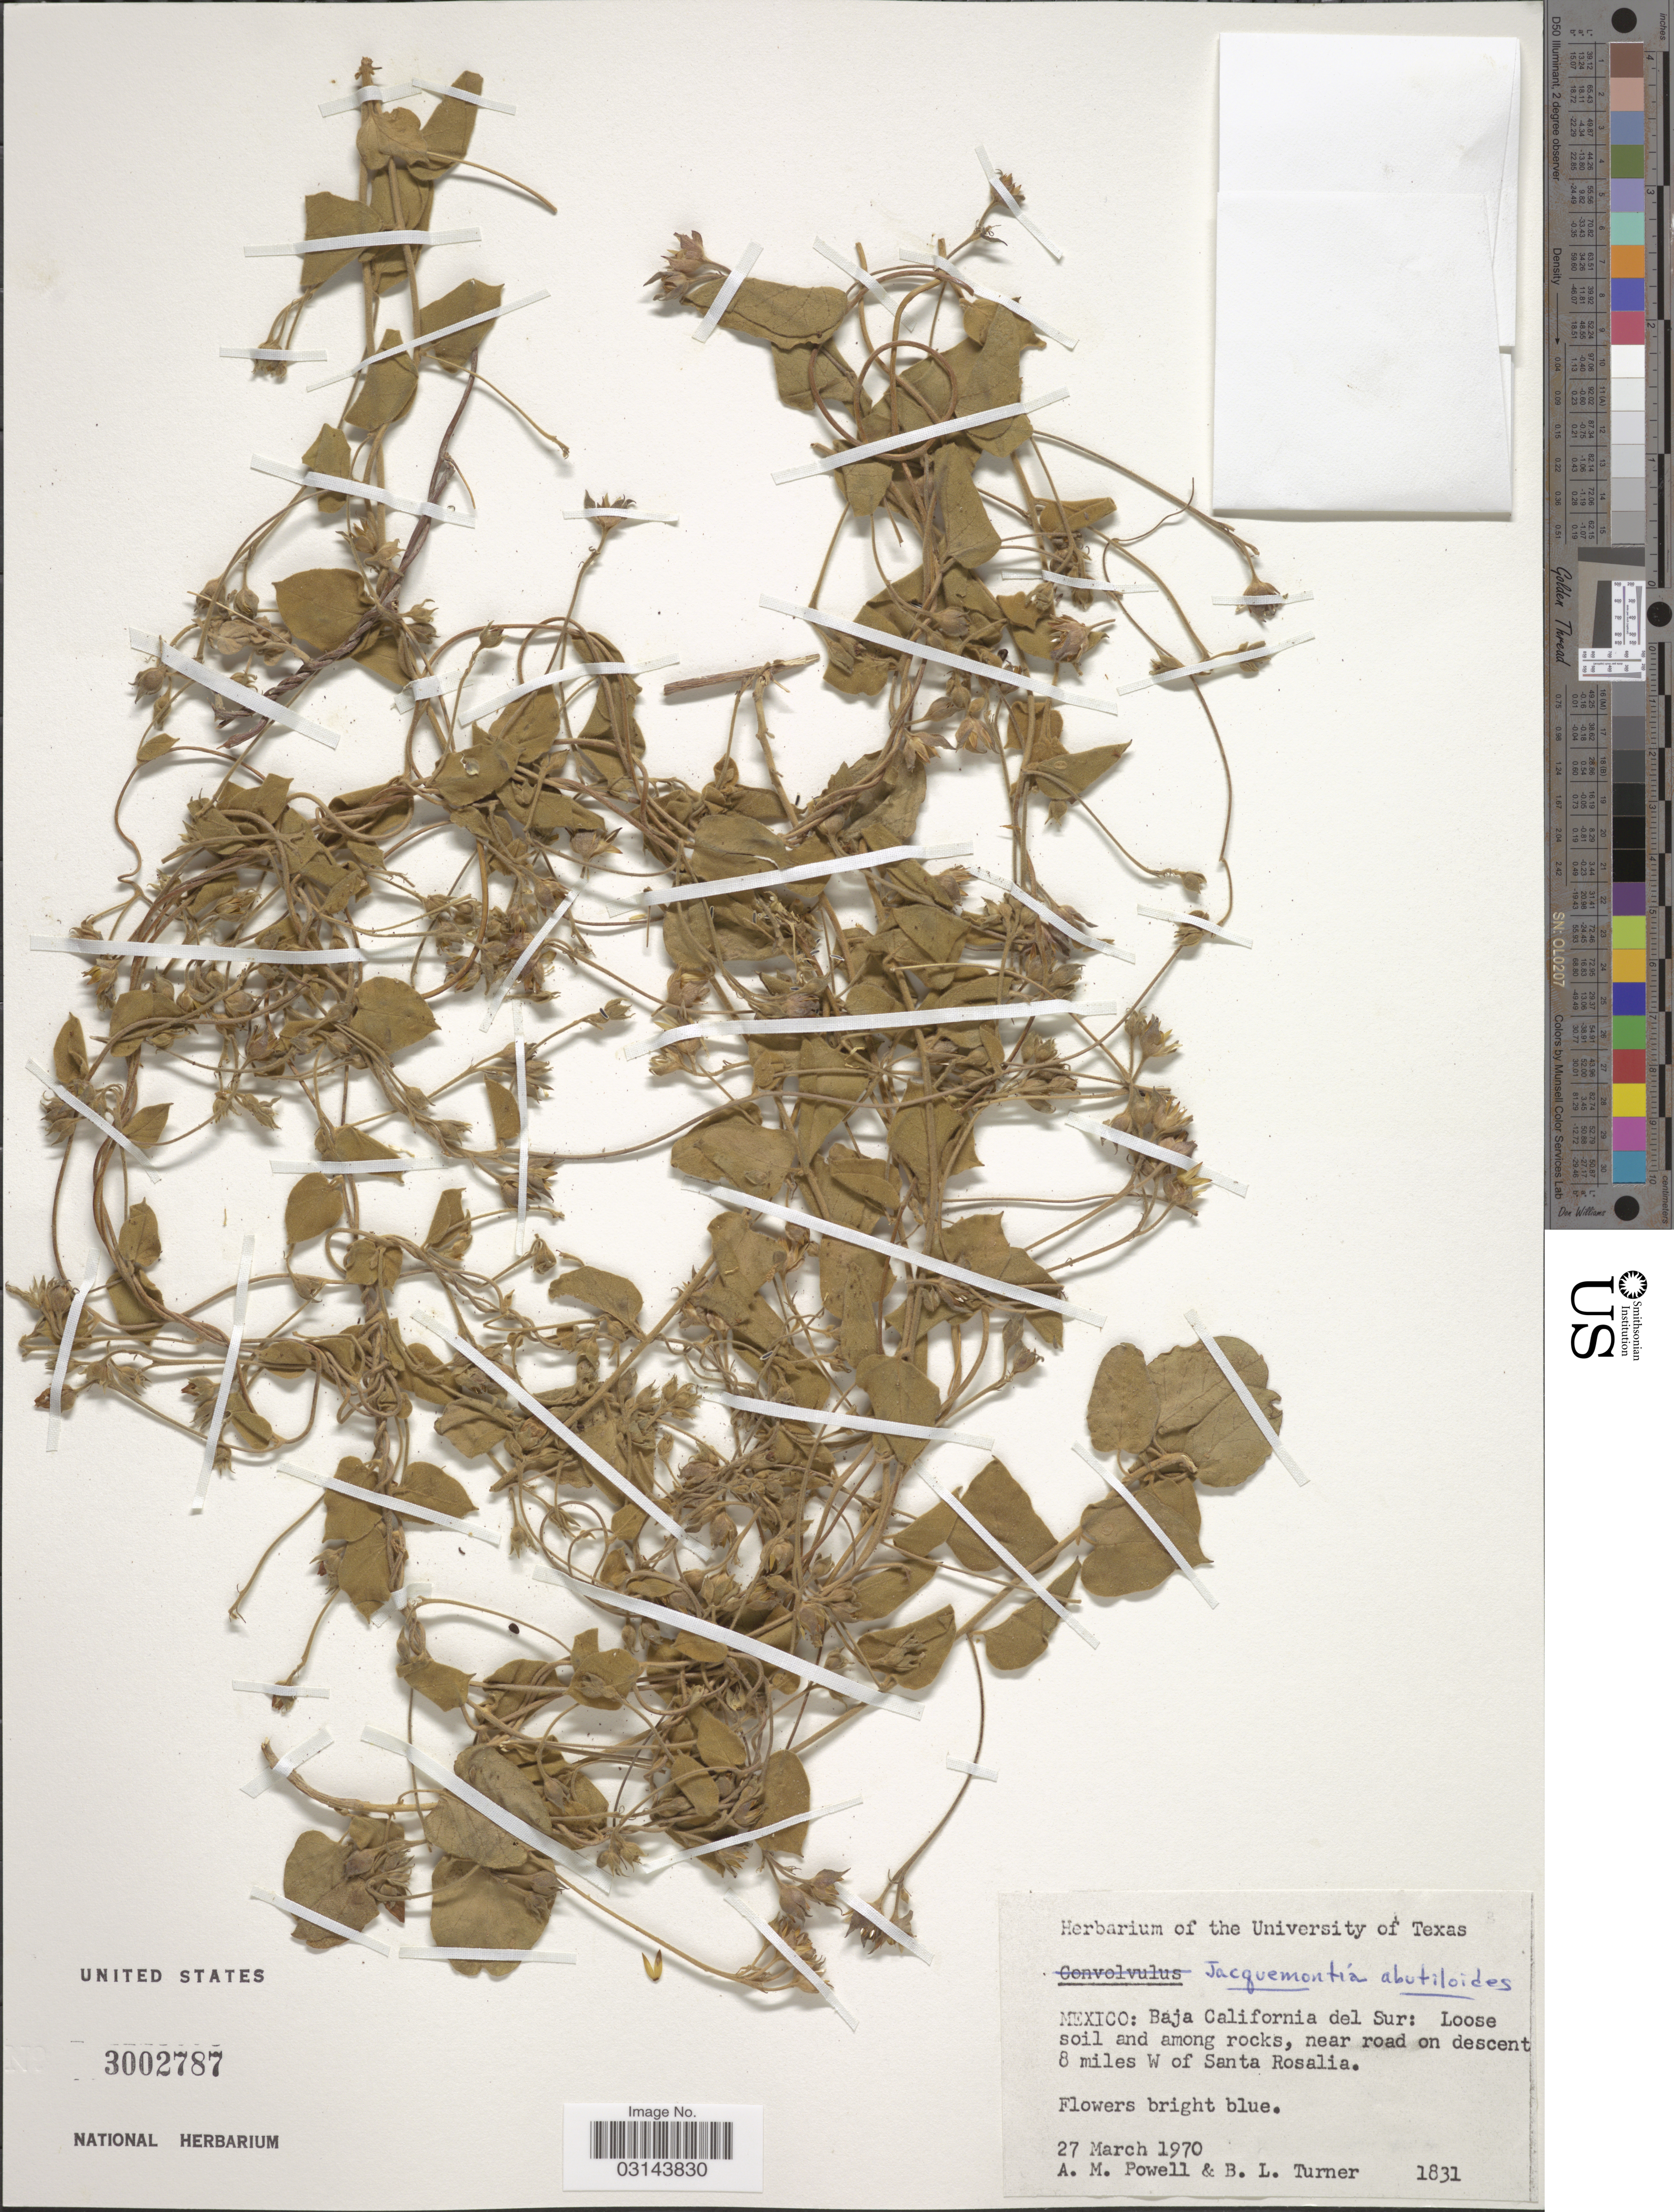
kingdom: Plantae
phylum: Tracheophyta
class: Magnoliopsida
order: Solanales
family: Convolvulaceae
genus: Jacquemontia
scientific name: Jacquemontia abutiloides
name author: Benth.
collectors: A. M. Powell & B. L. Turner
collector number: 1831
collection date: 1970-03-27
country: Mexico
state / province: Baja California Sur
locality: Baja California del Sur: Near road on descent 8 miles W of Santa Rosalia.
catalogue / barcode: US 3002787